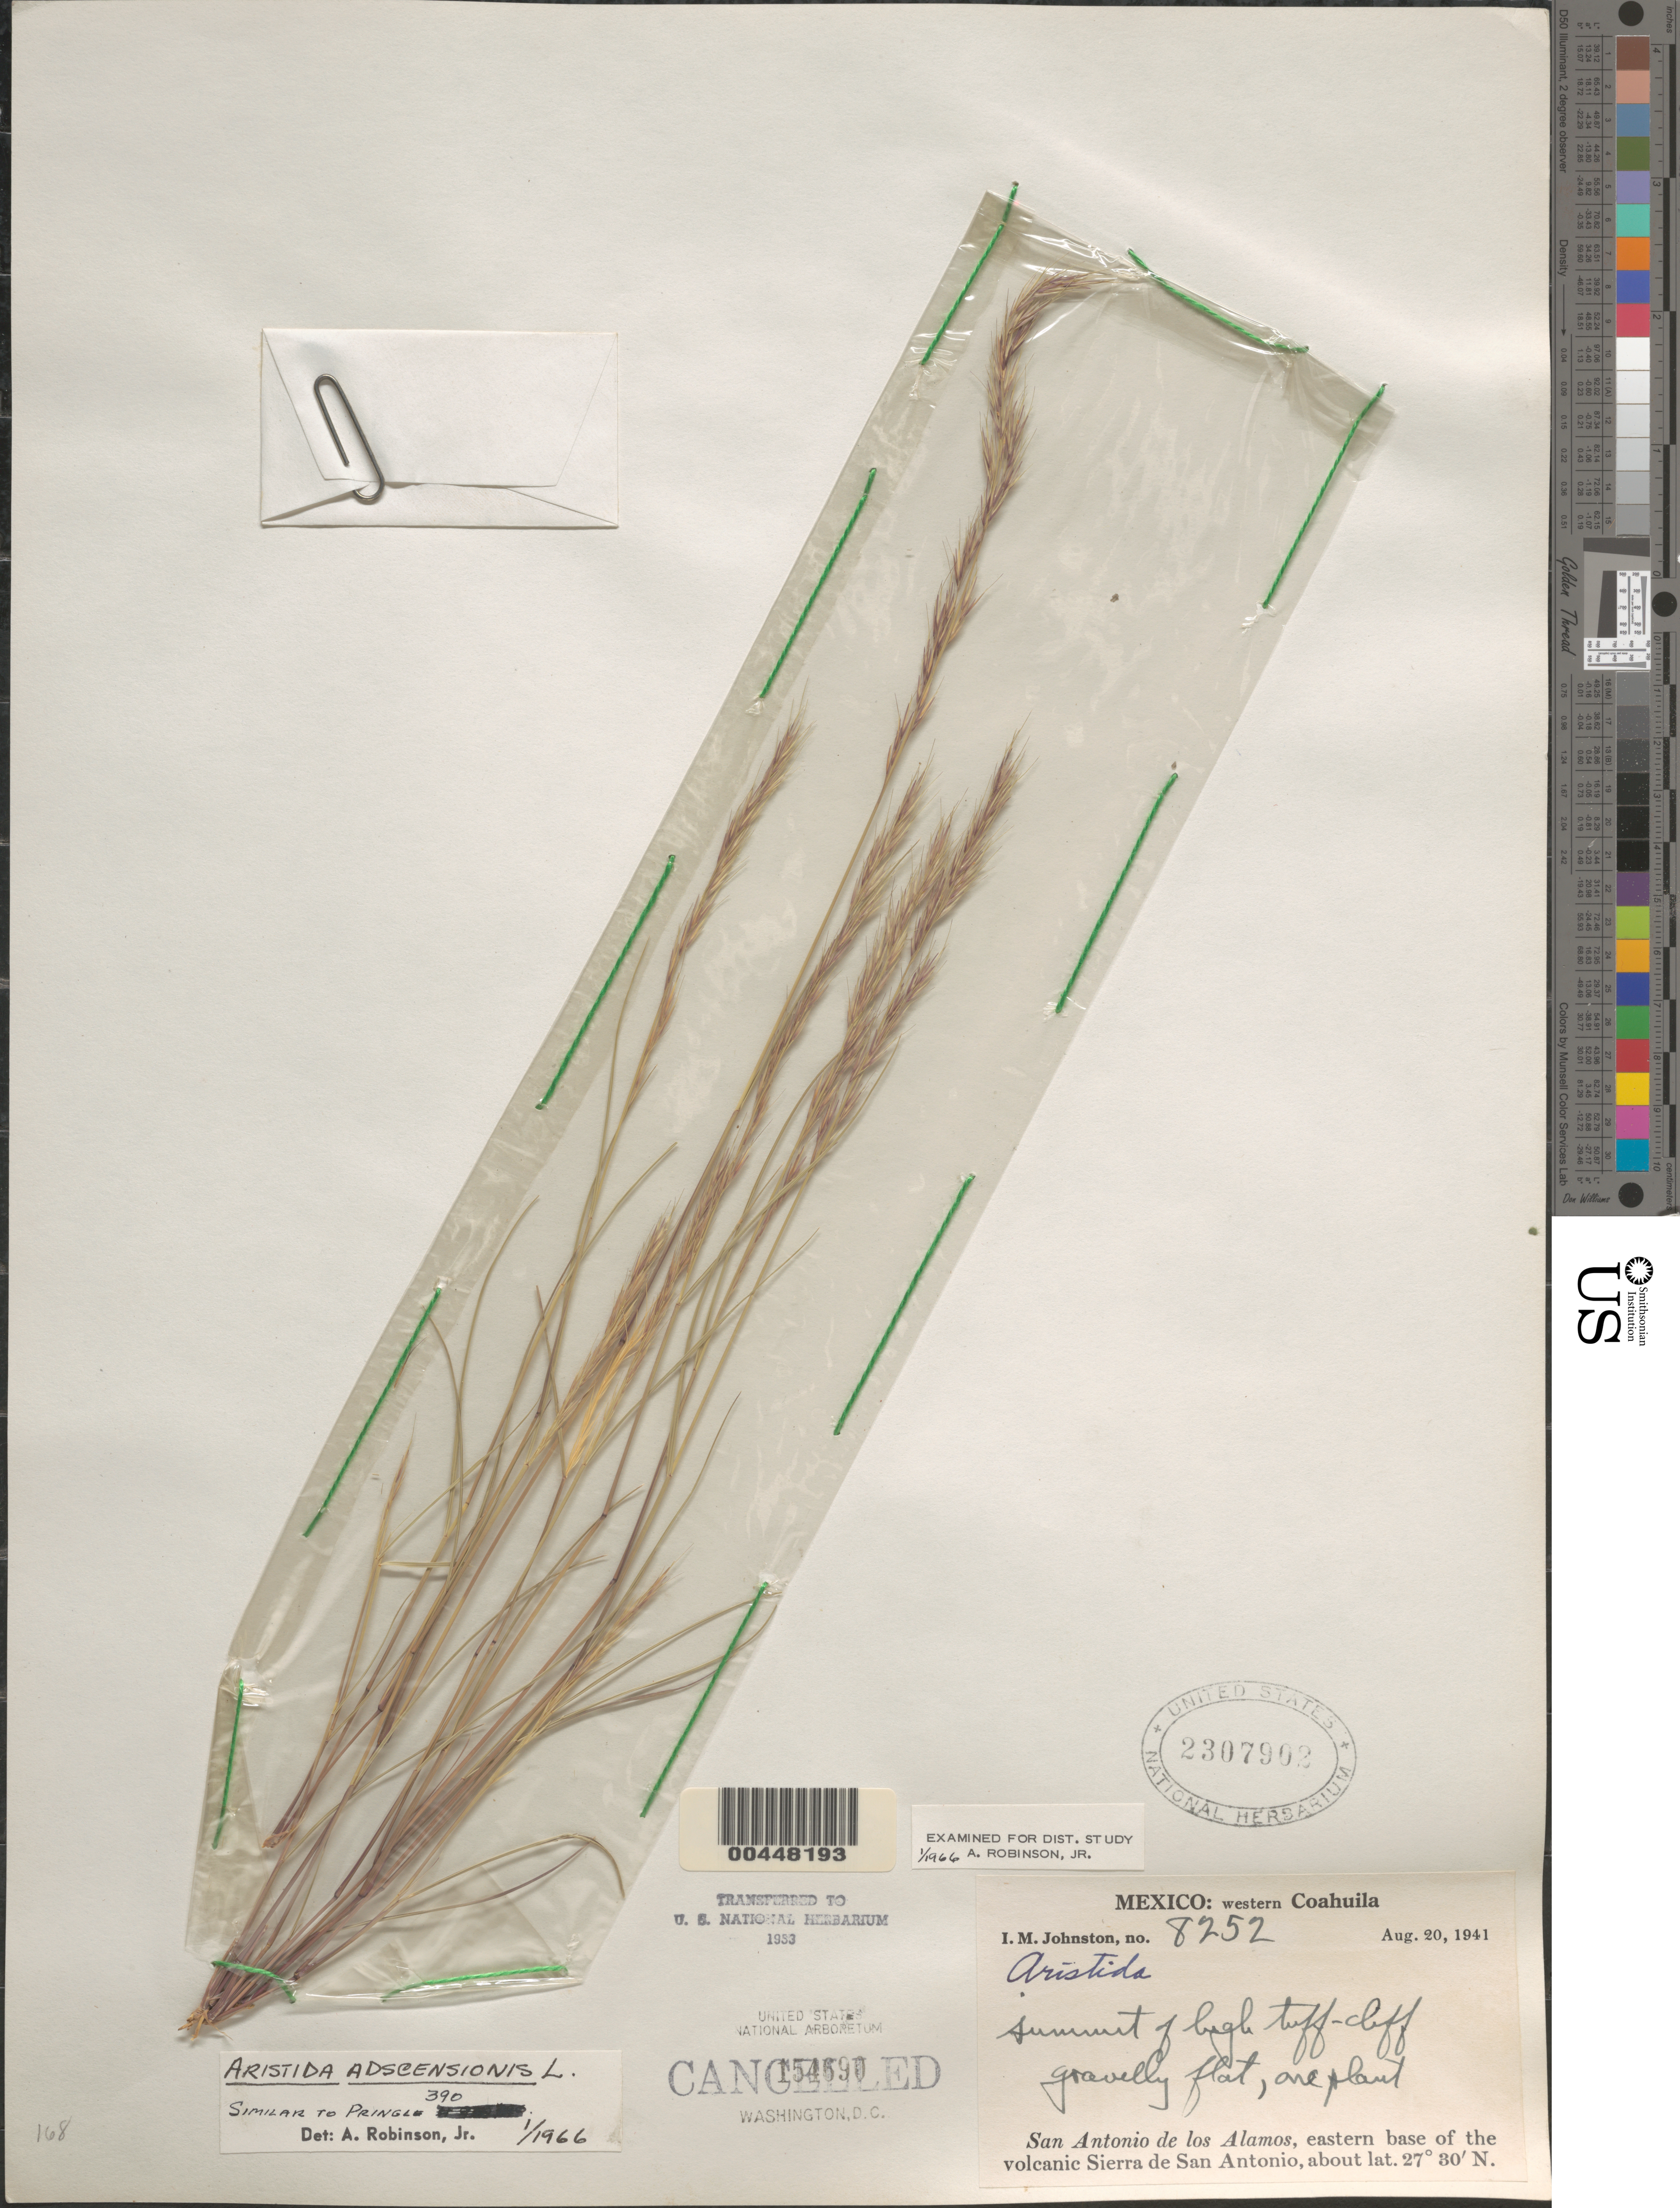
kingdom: Plantae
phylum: Tracheophyta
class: Liliopsida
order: Poales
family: Poaceae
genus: Aristida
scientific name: Aristida adscensionis var. modesta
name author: Hack. in Stuck.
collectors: I.M. Johnston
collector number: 8252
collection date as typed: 20 Aug 1941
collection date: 1941-08-20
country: Mexico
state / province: Coahuila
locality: Western Coahuila, San Antonio de los Alamos, E base of the volcanic Sierra de San Antonio (lat/long recorded as: lat=27:30:0:N long=:::W)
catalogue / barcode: US 2307902